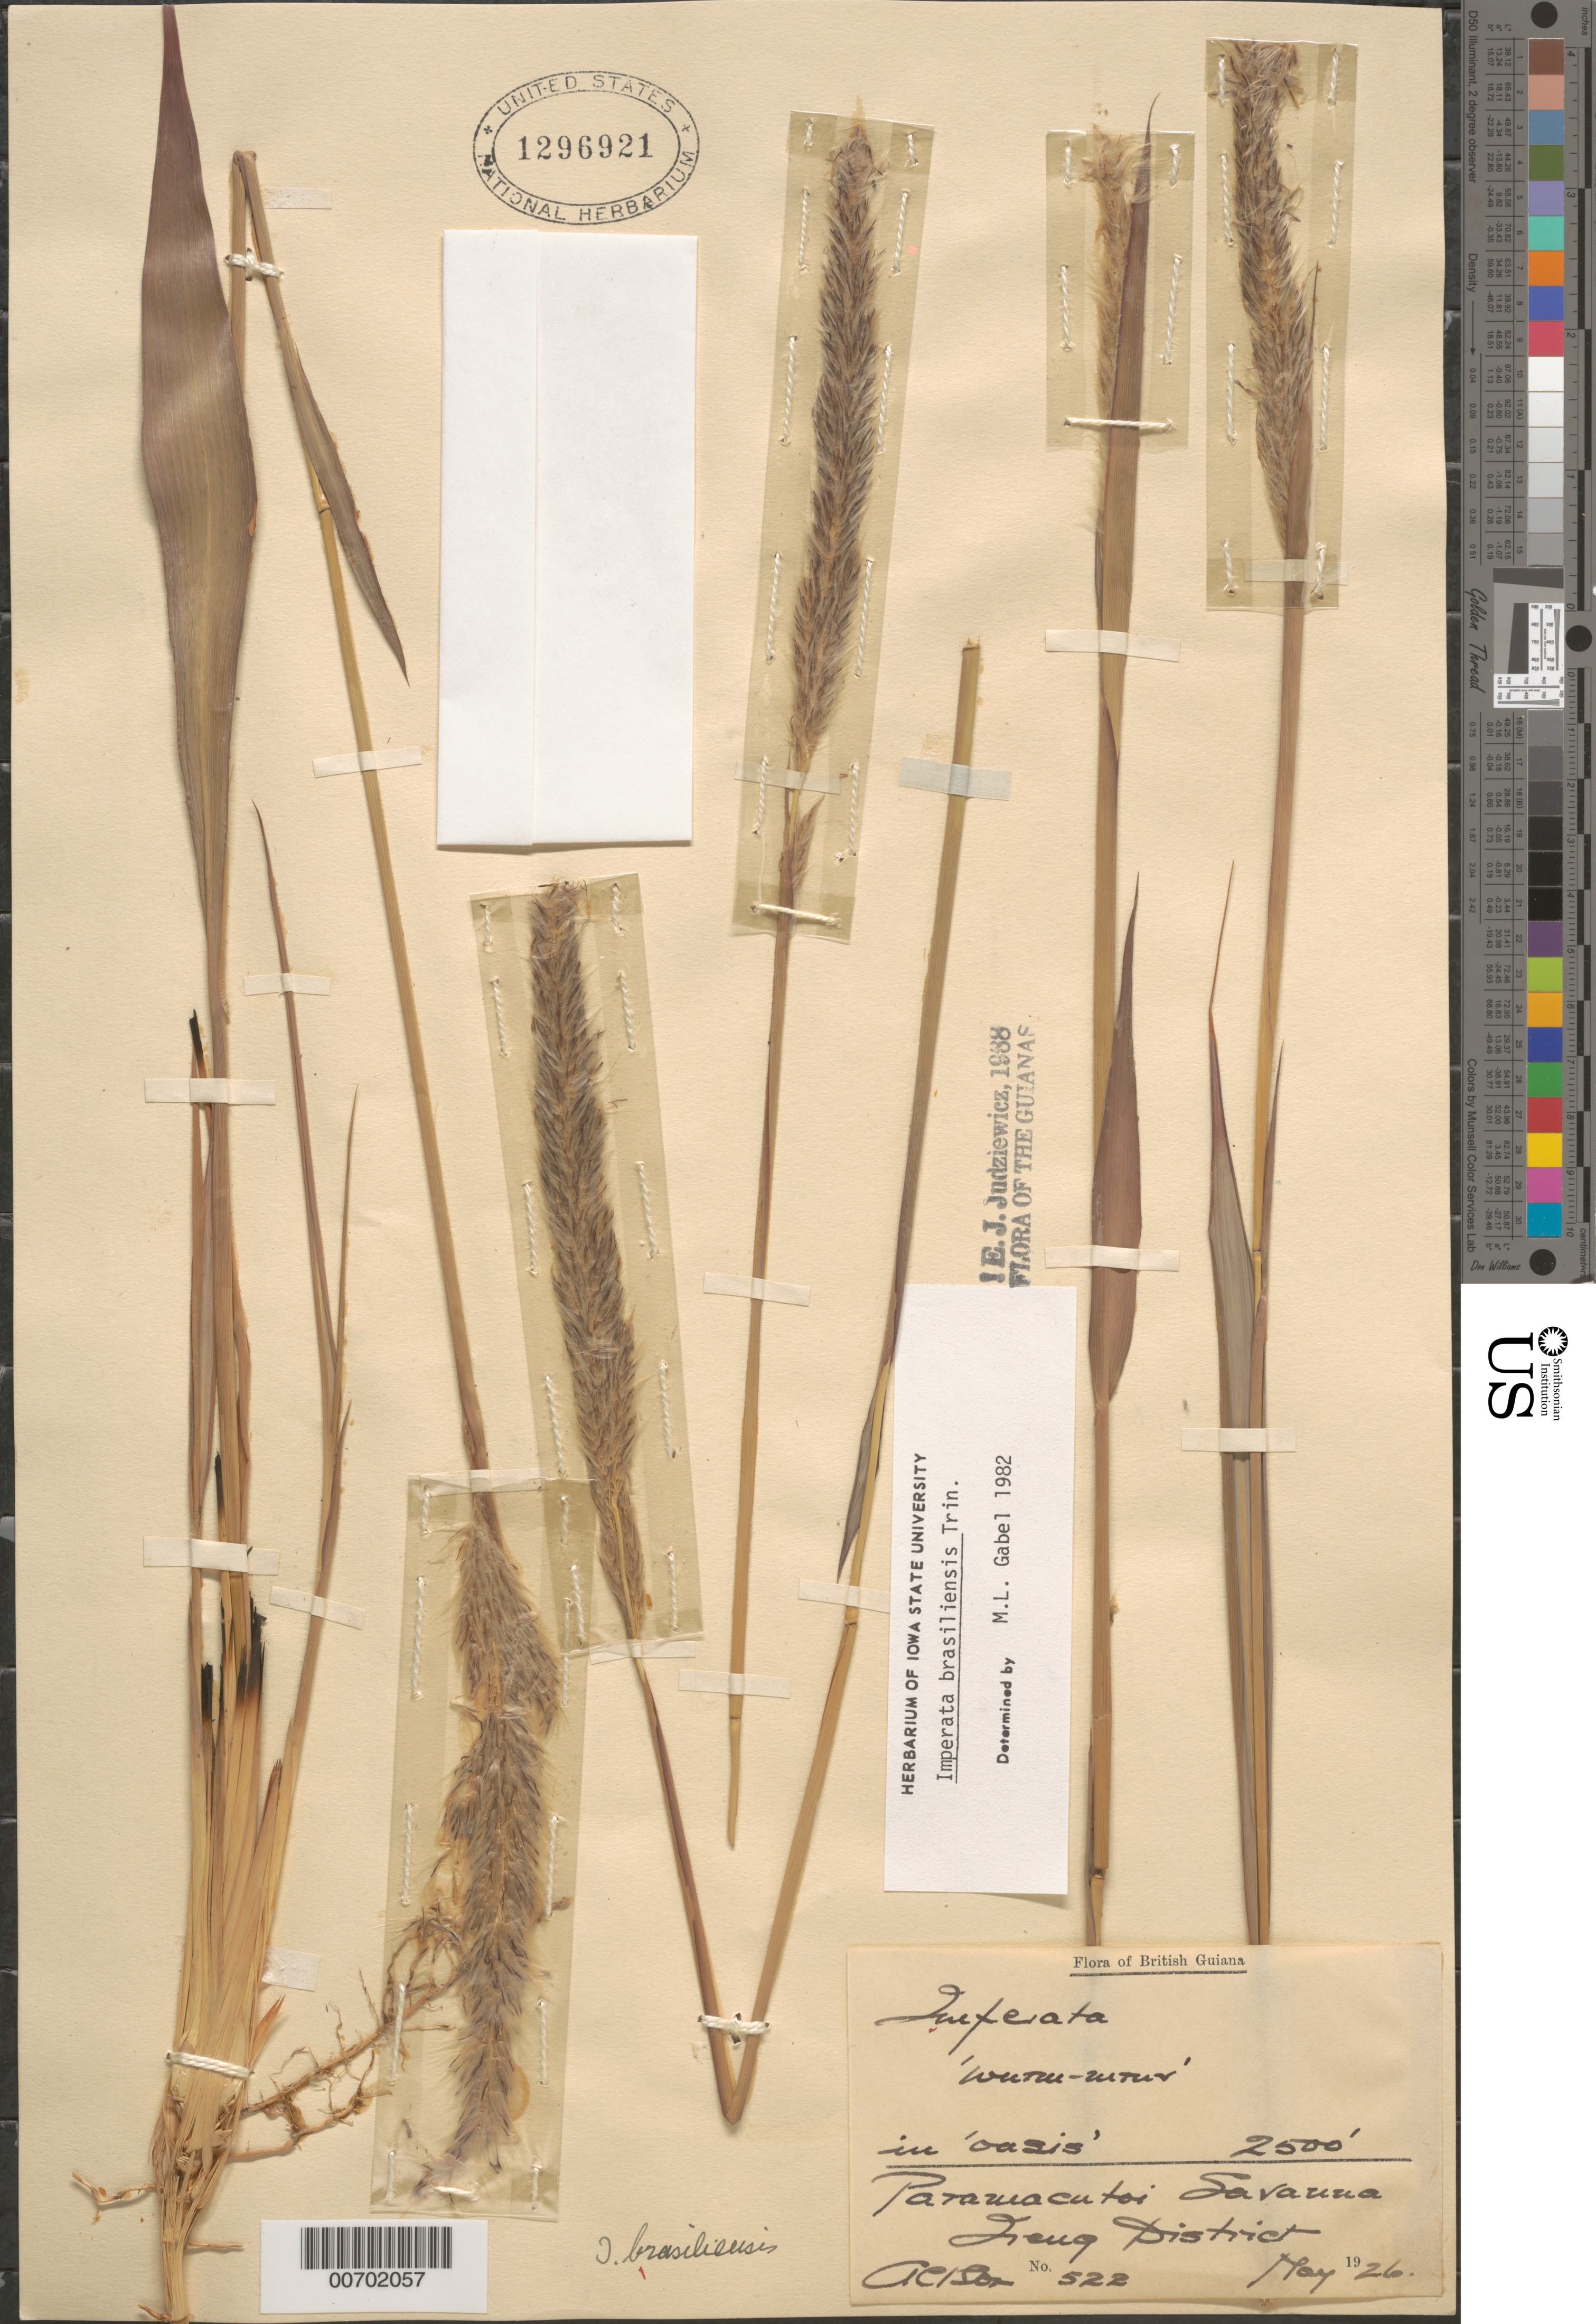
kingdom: Plantae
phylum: Tracheophyta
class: Liliopsida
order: Poales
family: Poaceae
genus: Imperata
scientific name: Imperata brasiliensis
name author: Trin.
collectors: -- Aelson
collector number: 522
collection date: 1926-05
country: Guyana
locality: British Guiana. Paramakotoi Savanna. Fieng District.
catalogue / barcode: US 1296921